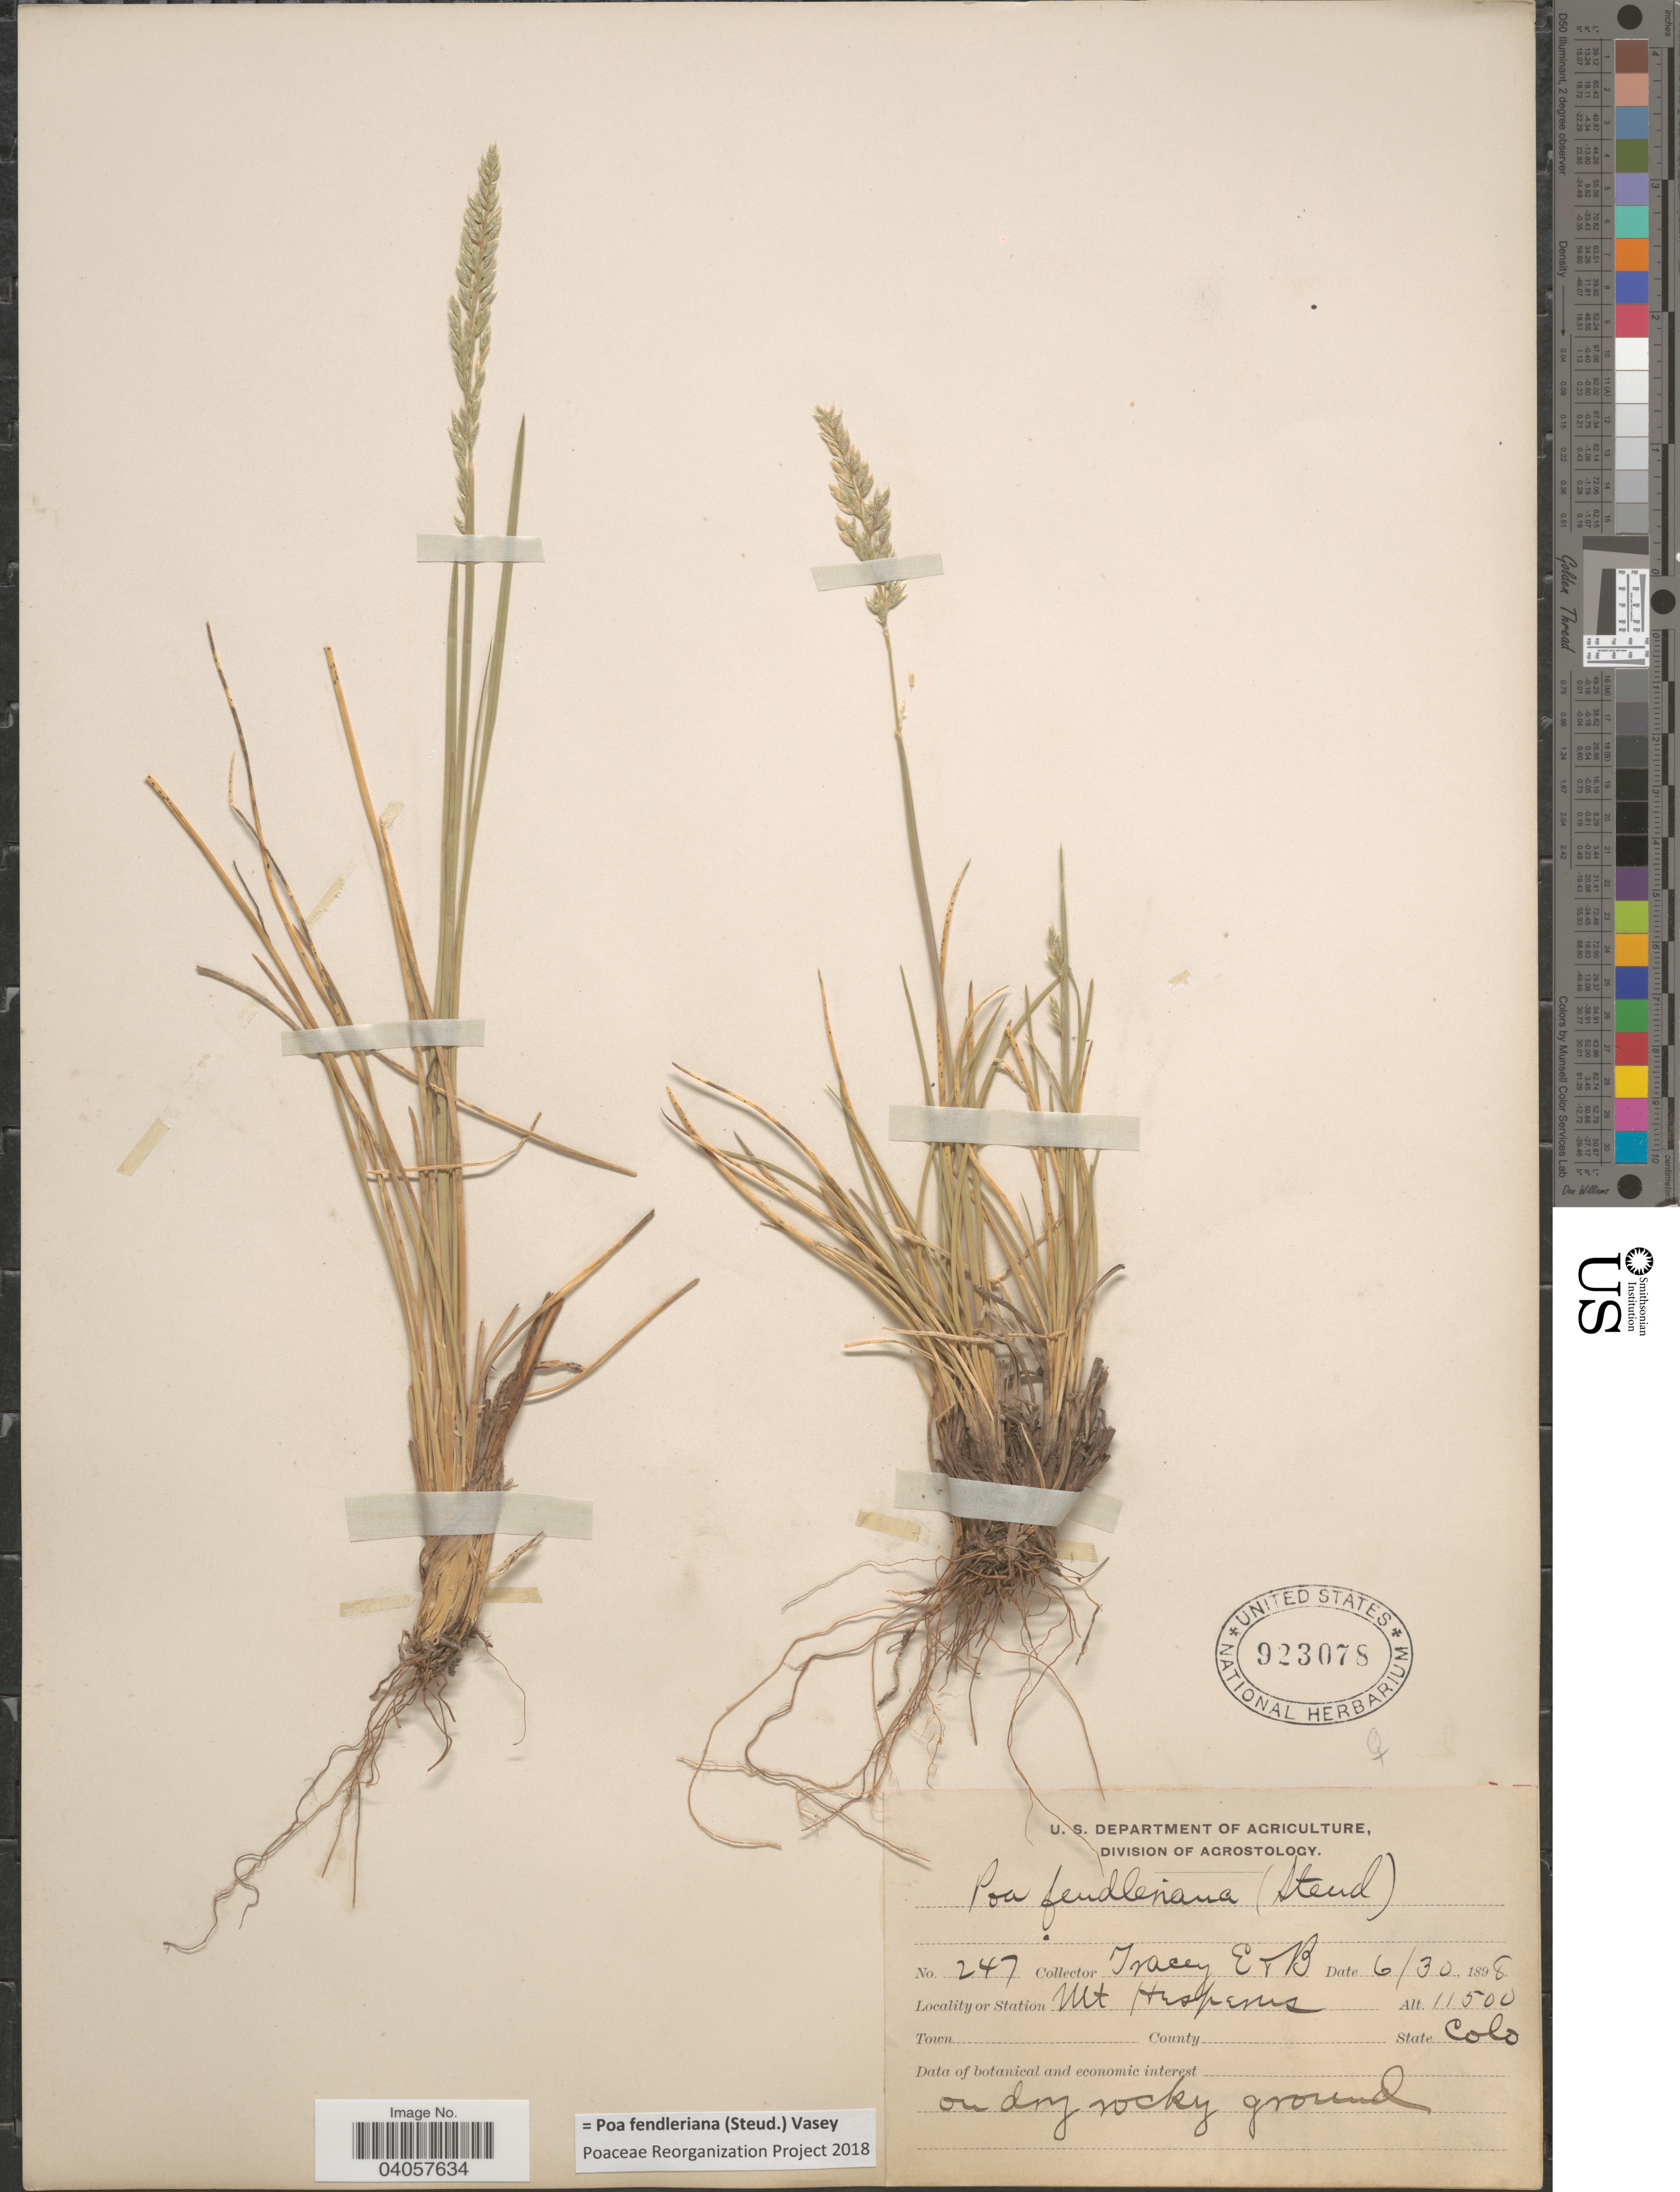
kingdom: Plantae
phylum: Tracheophyta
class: Liliopsida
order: Poales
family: Poaceae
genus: Poa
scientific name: Poa fendleriana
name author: (Steud.) Vasey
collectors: E. Tracey & B. Tracey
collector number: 247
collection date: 1898-06-30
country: United States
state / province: Colorado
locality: Station Mt Hesperus.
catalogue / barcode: US 923078